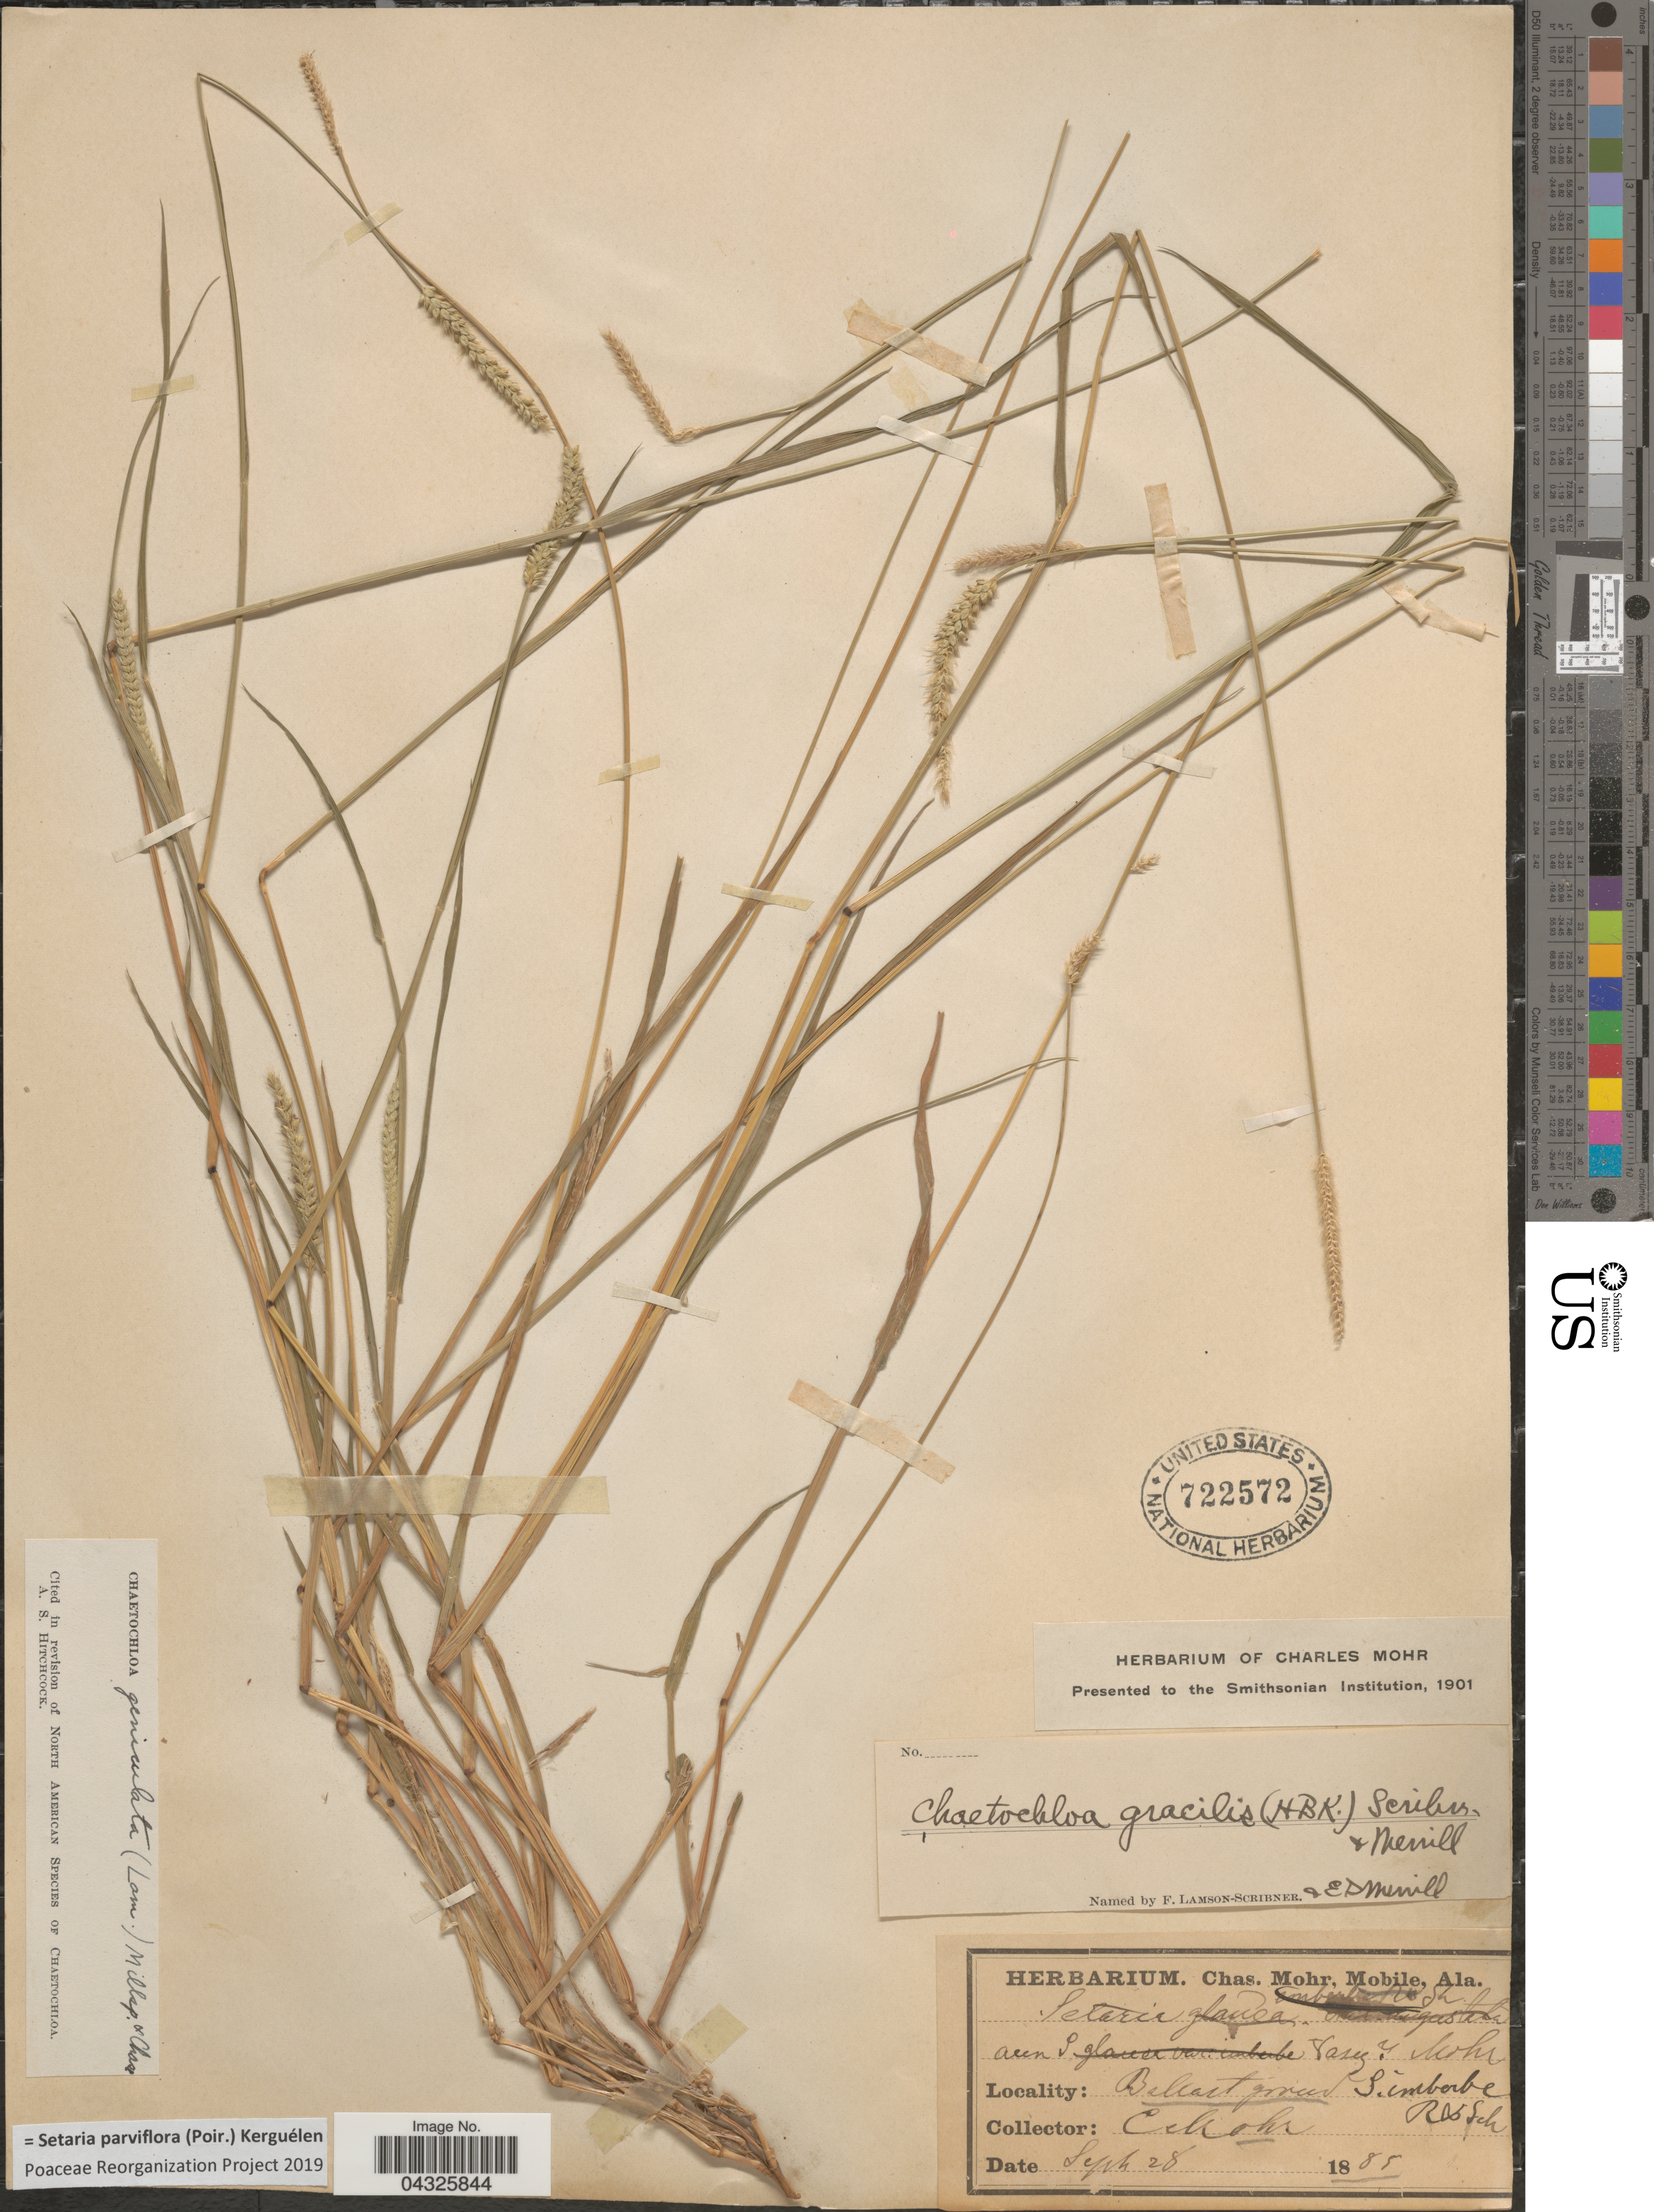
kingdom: Plantae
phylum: Tracheophyta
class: Liliopsida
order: Poales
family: Poaceae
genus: Setaria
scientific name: Setaria parviflora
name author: (Poir.) Kerguélen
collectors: Mohr, C. T. (herbarium)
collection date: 1885-09-28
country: United States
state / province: Alabama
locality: Ballast ground.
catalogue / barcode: US 722572